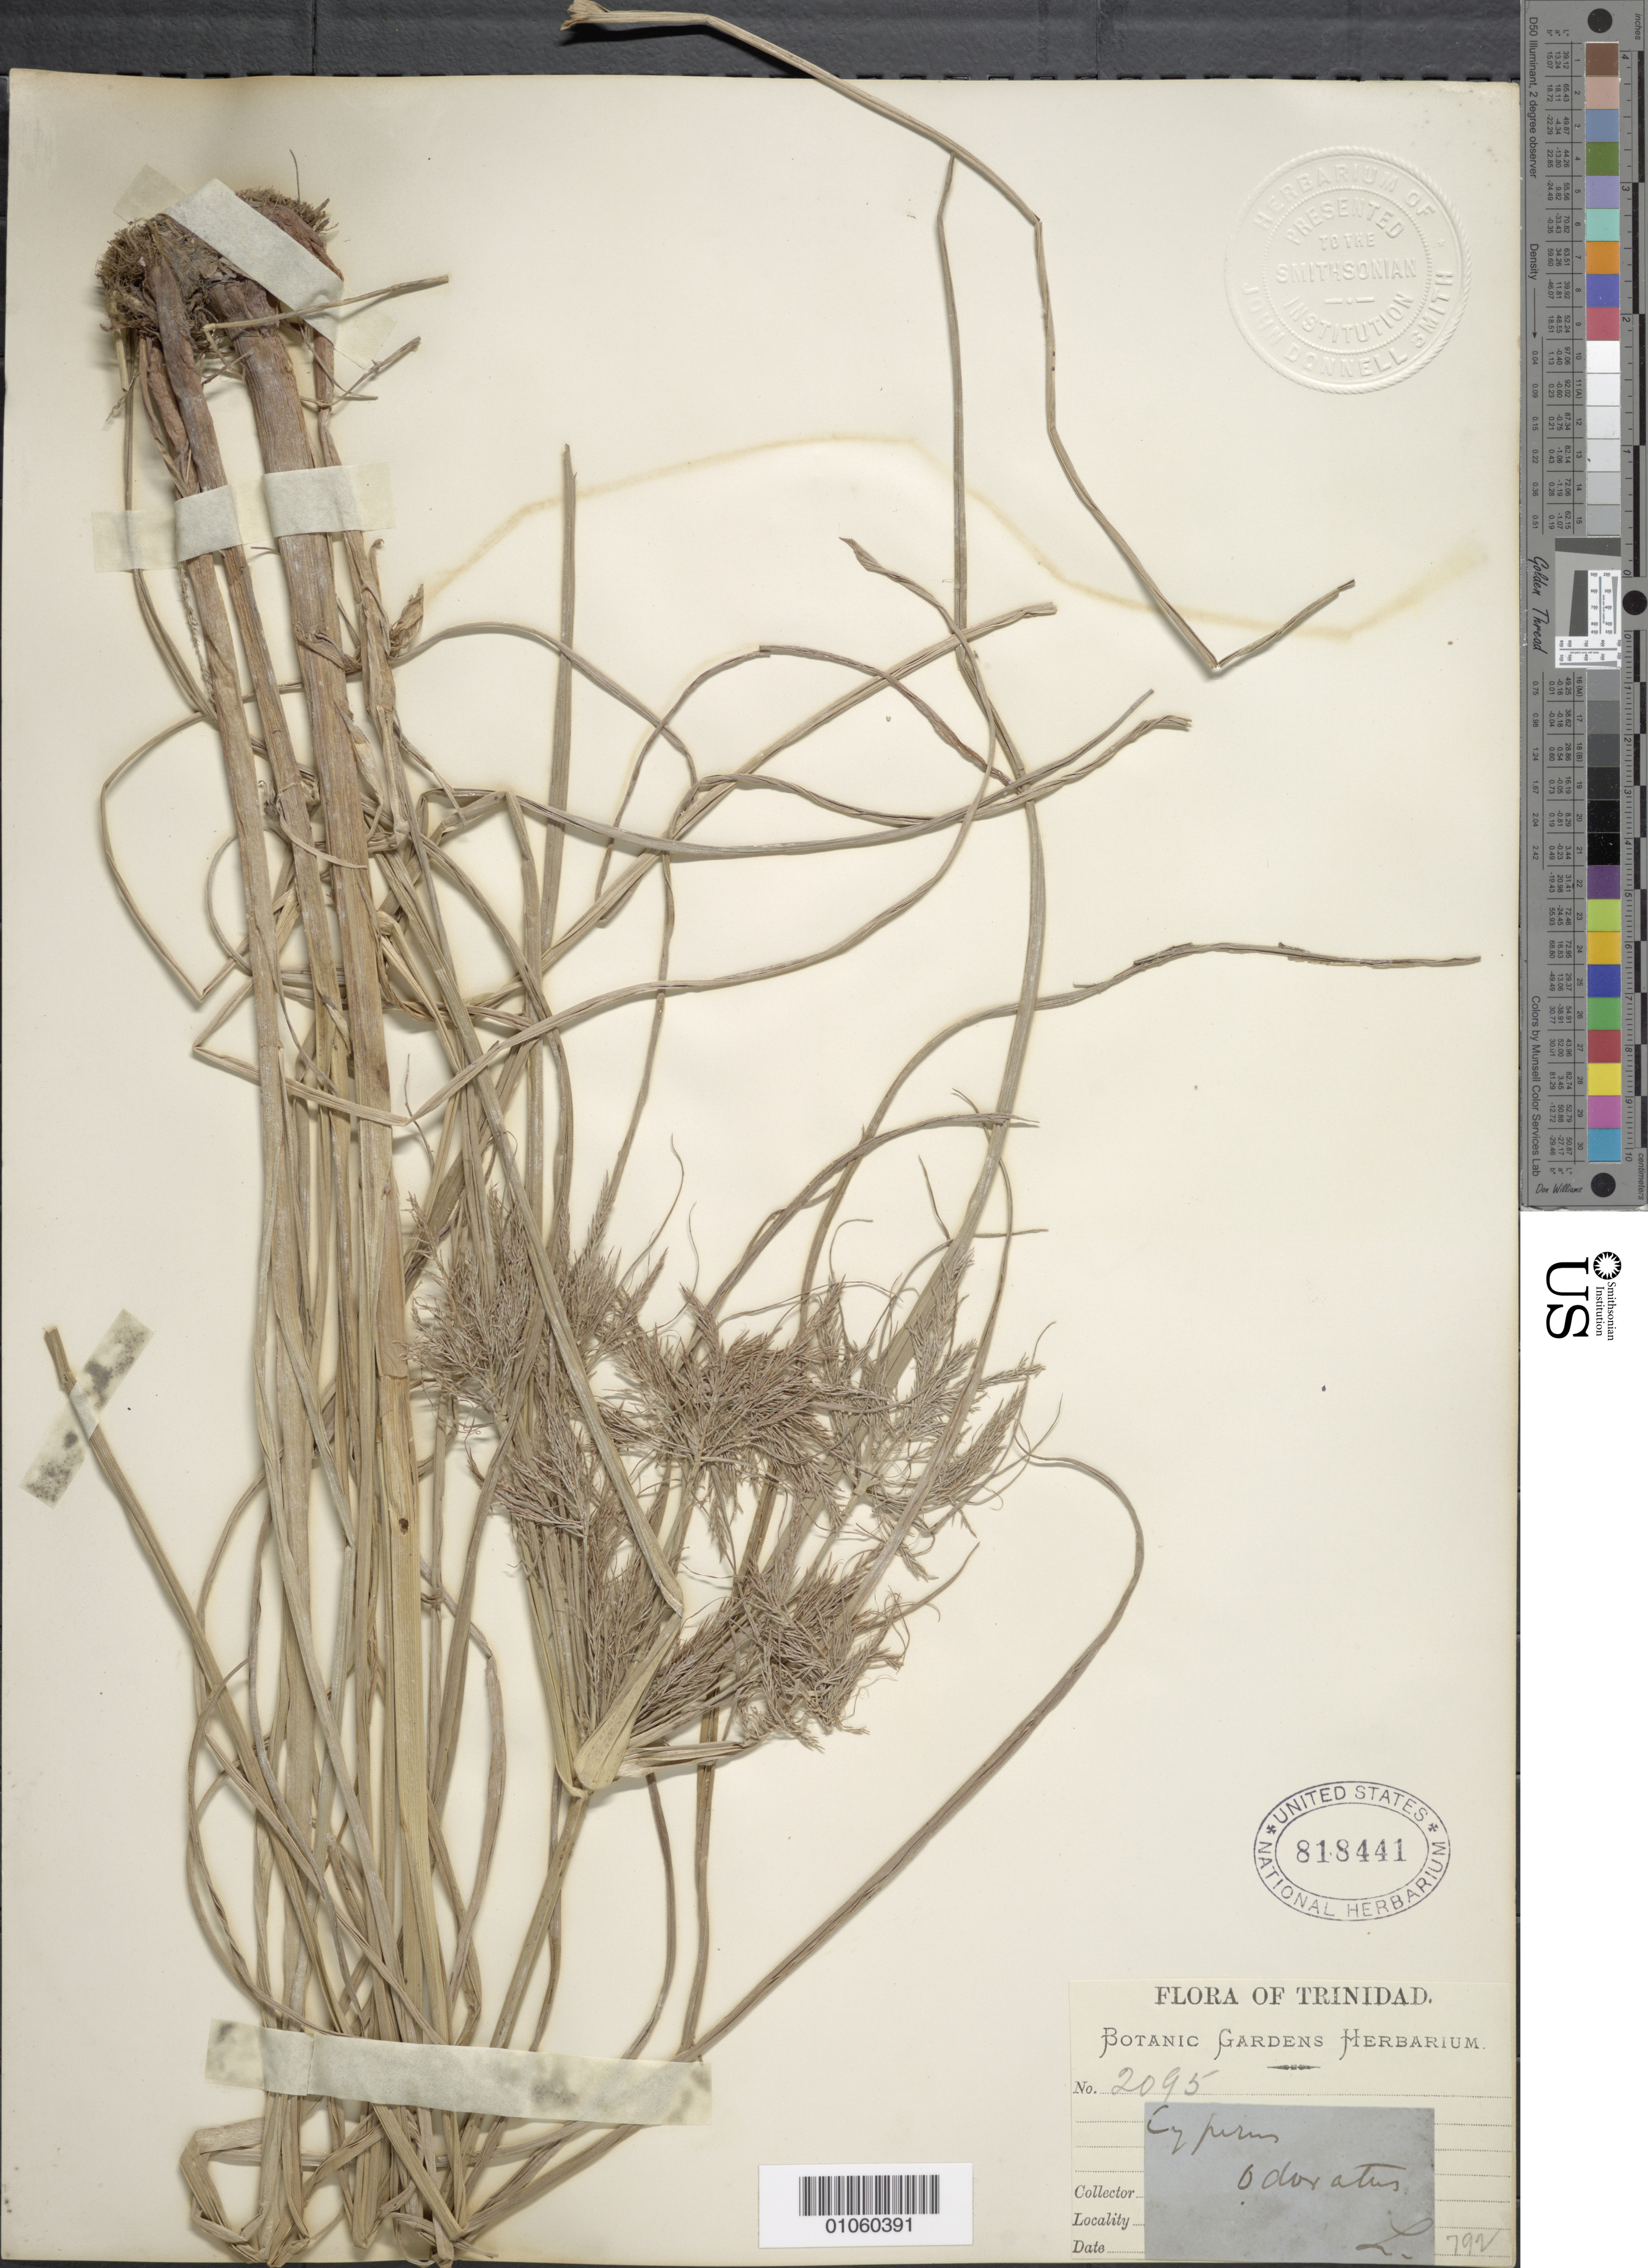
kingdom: Plantae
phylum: Tracheophyta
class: Liliopsida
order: Poales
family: Cyperaceae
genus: Cyperus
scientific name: Cyperus prolixus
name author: Kunth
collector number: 2095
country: Trinidad and Tobago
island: Trinidad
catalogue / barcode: US 818441